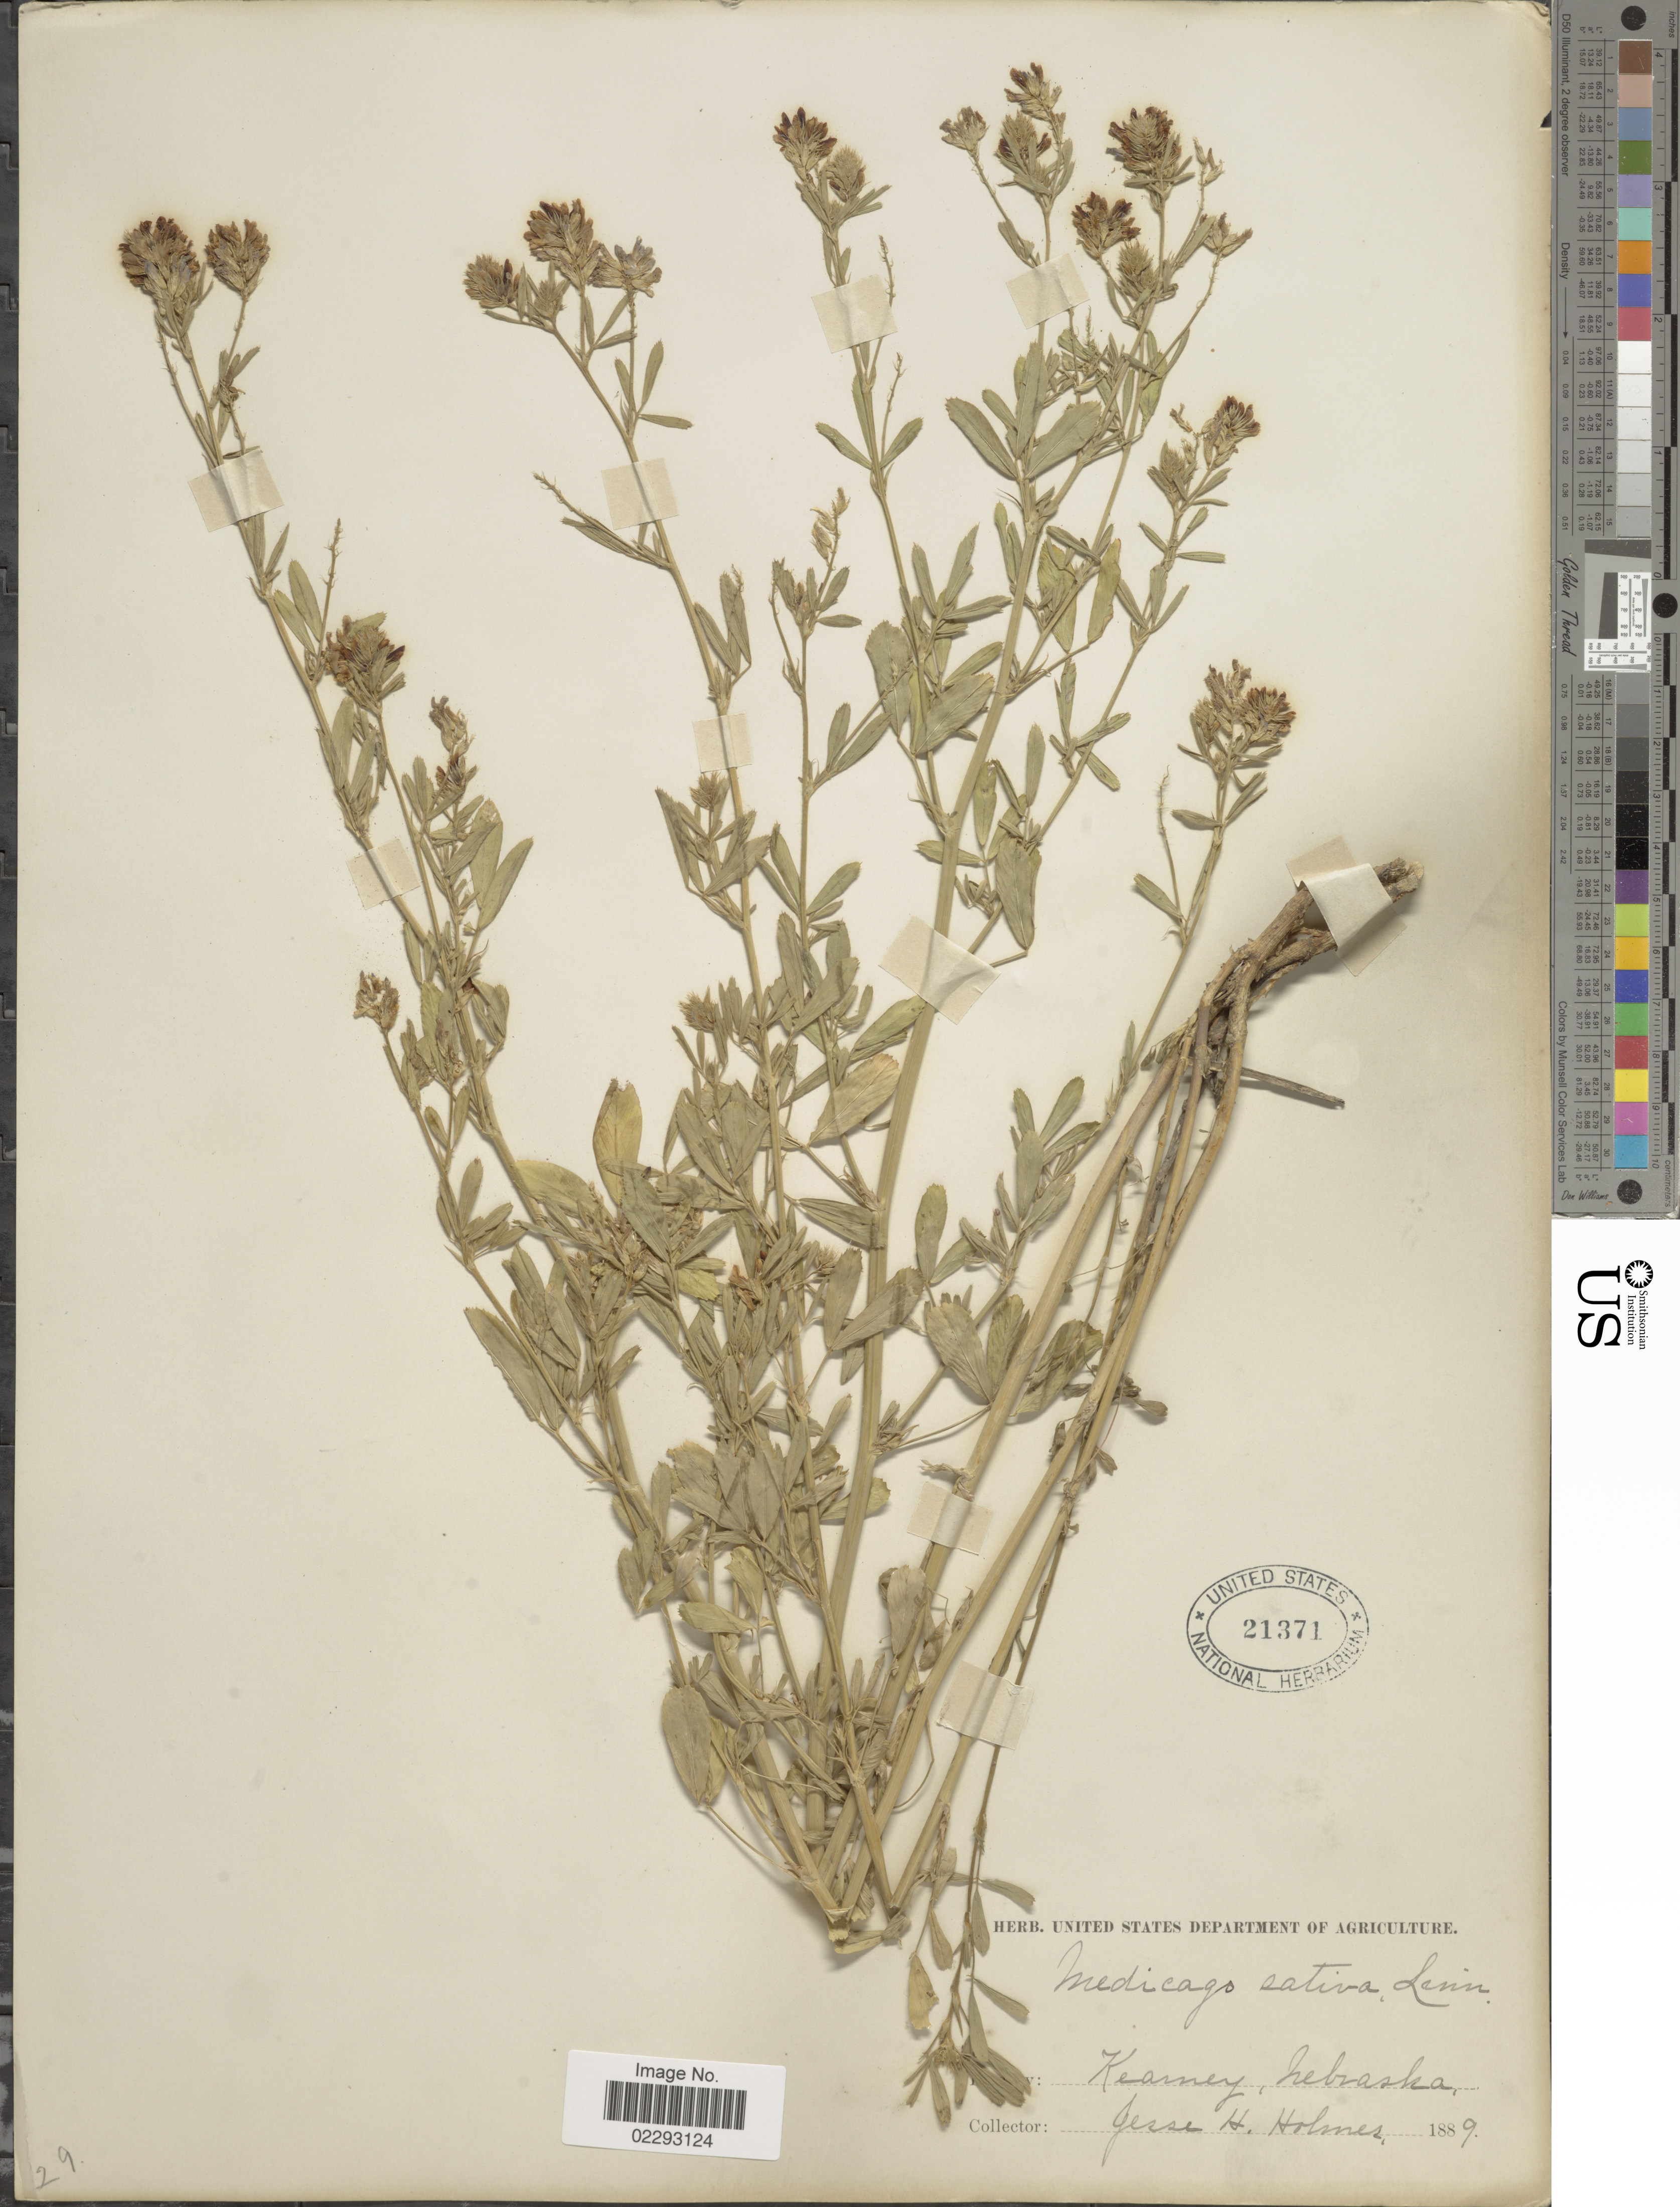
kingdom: Plantae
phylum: Tracheophyta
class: Magnoliopsida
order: Fabales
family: Fabaceae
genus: Medicago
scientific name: Medicago sativa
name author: L.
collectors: J. Holmes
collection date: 1889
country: United States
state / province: Nebraska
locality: Kearney, Nebraska.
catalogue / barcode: US 21371